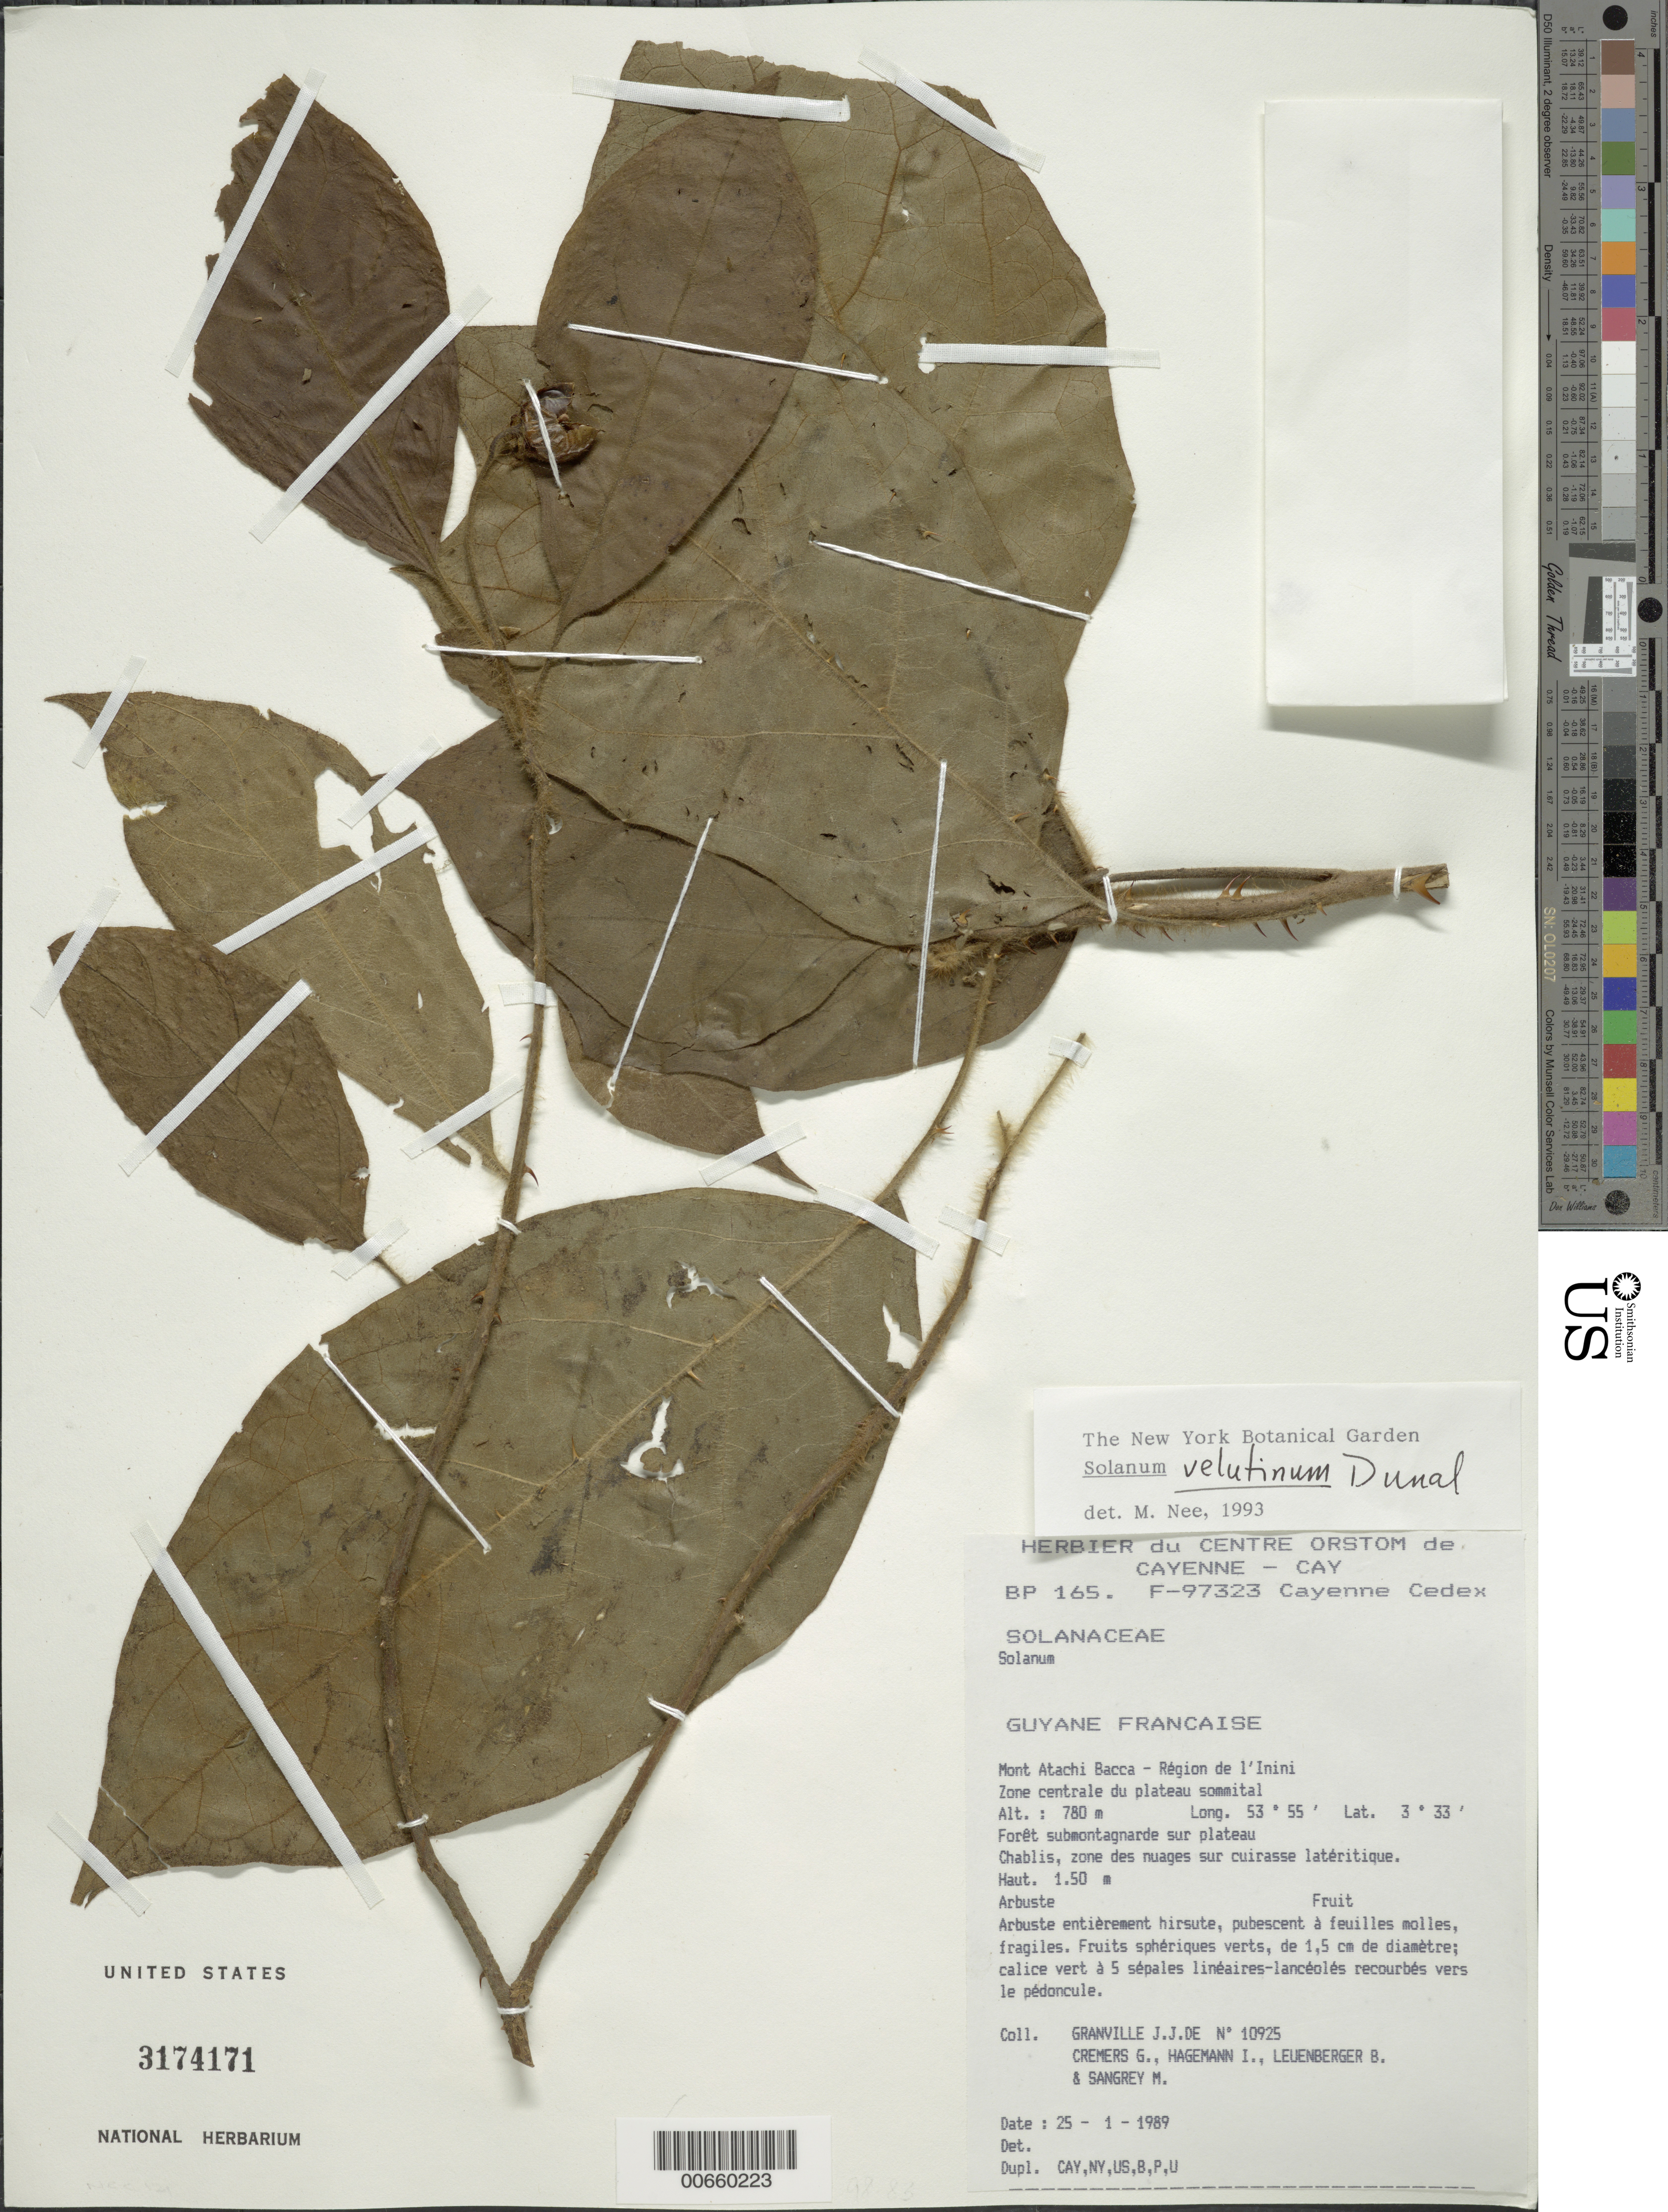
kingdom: Plantae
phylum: Tracheophyta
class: Magnoliopsida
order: Solanales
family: Solanaceae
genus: Solanum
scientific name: Solanum velutinum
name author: Dunal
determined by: Nee, Michael H.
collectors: J.-J. de Granville, G. Cremers, J. Hagemann, B. E. Leuenberger & M. Sangrey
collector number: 10925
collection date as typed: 1 Jan 1989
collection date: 1989-01-01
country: French Guiana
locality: Mont Atachi Bacca, région de l'Inini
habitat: Submontane forest, on plateau.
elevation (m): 780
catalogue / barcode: US 3174171